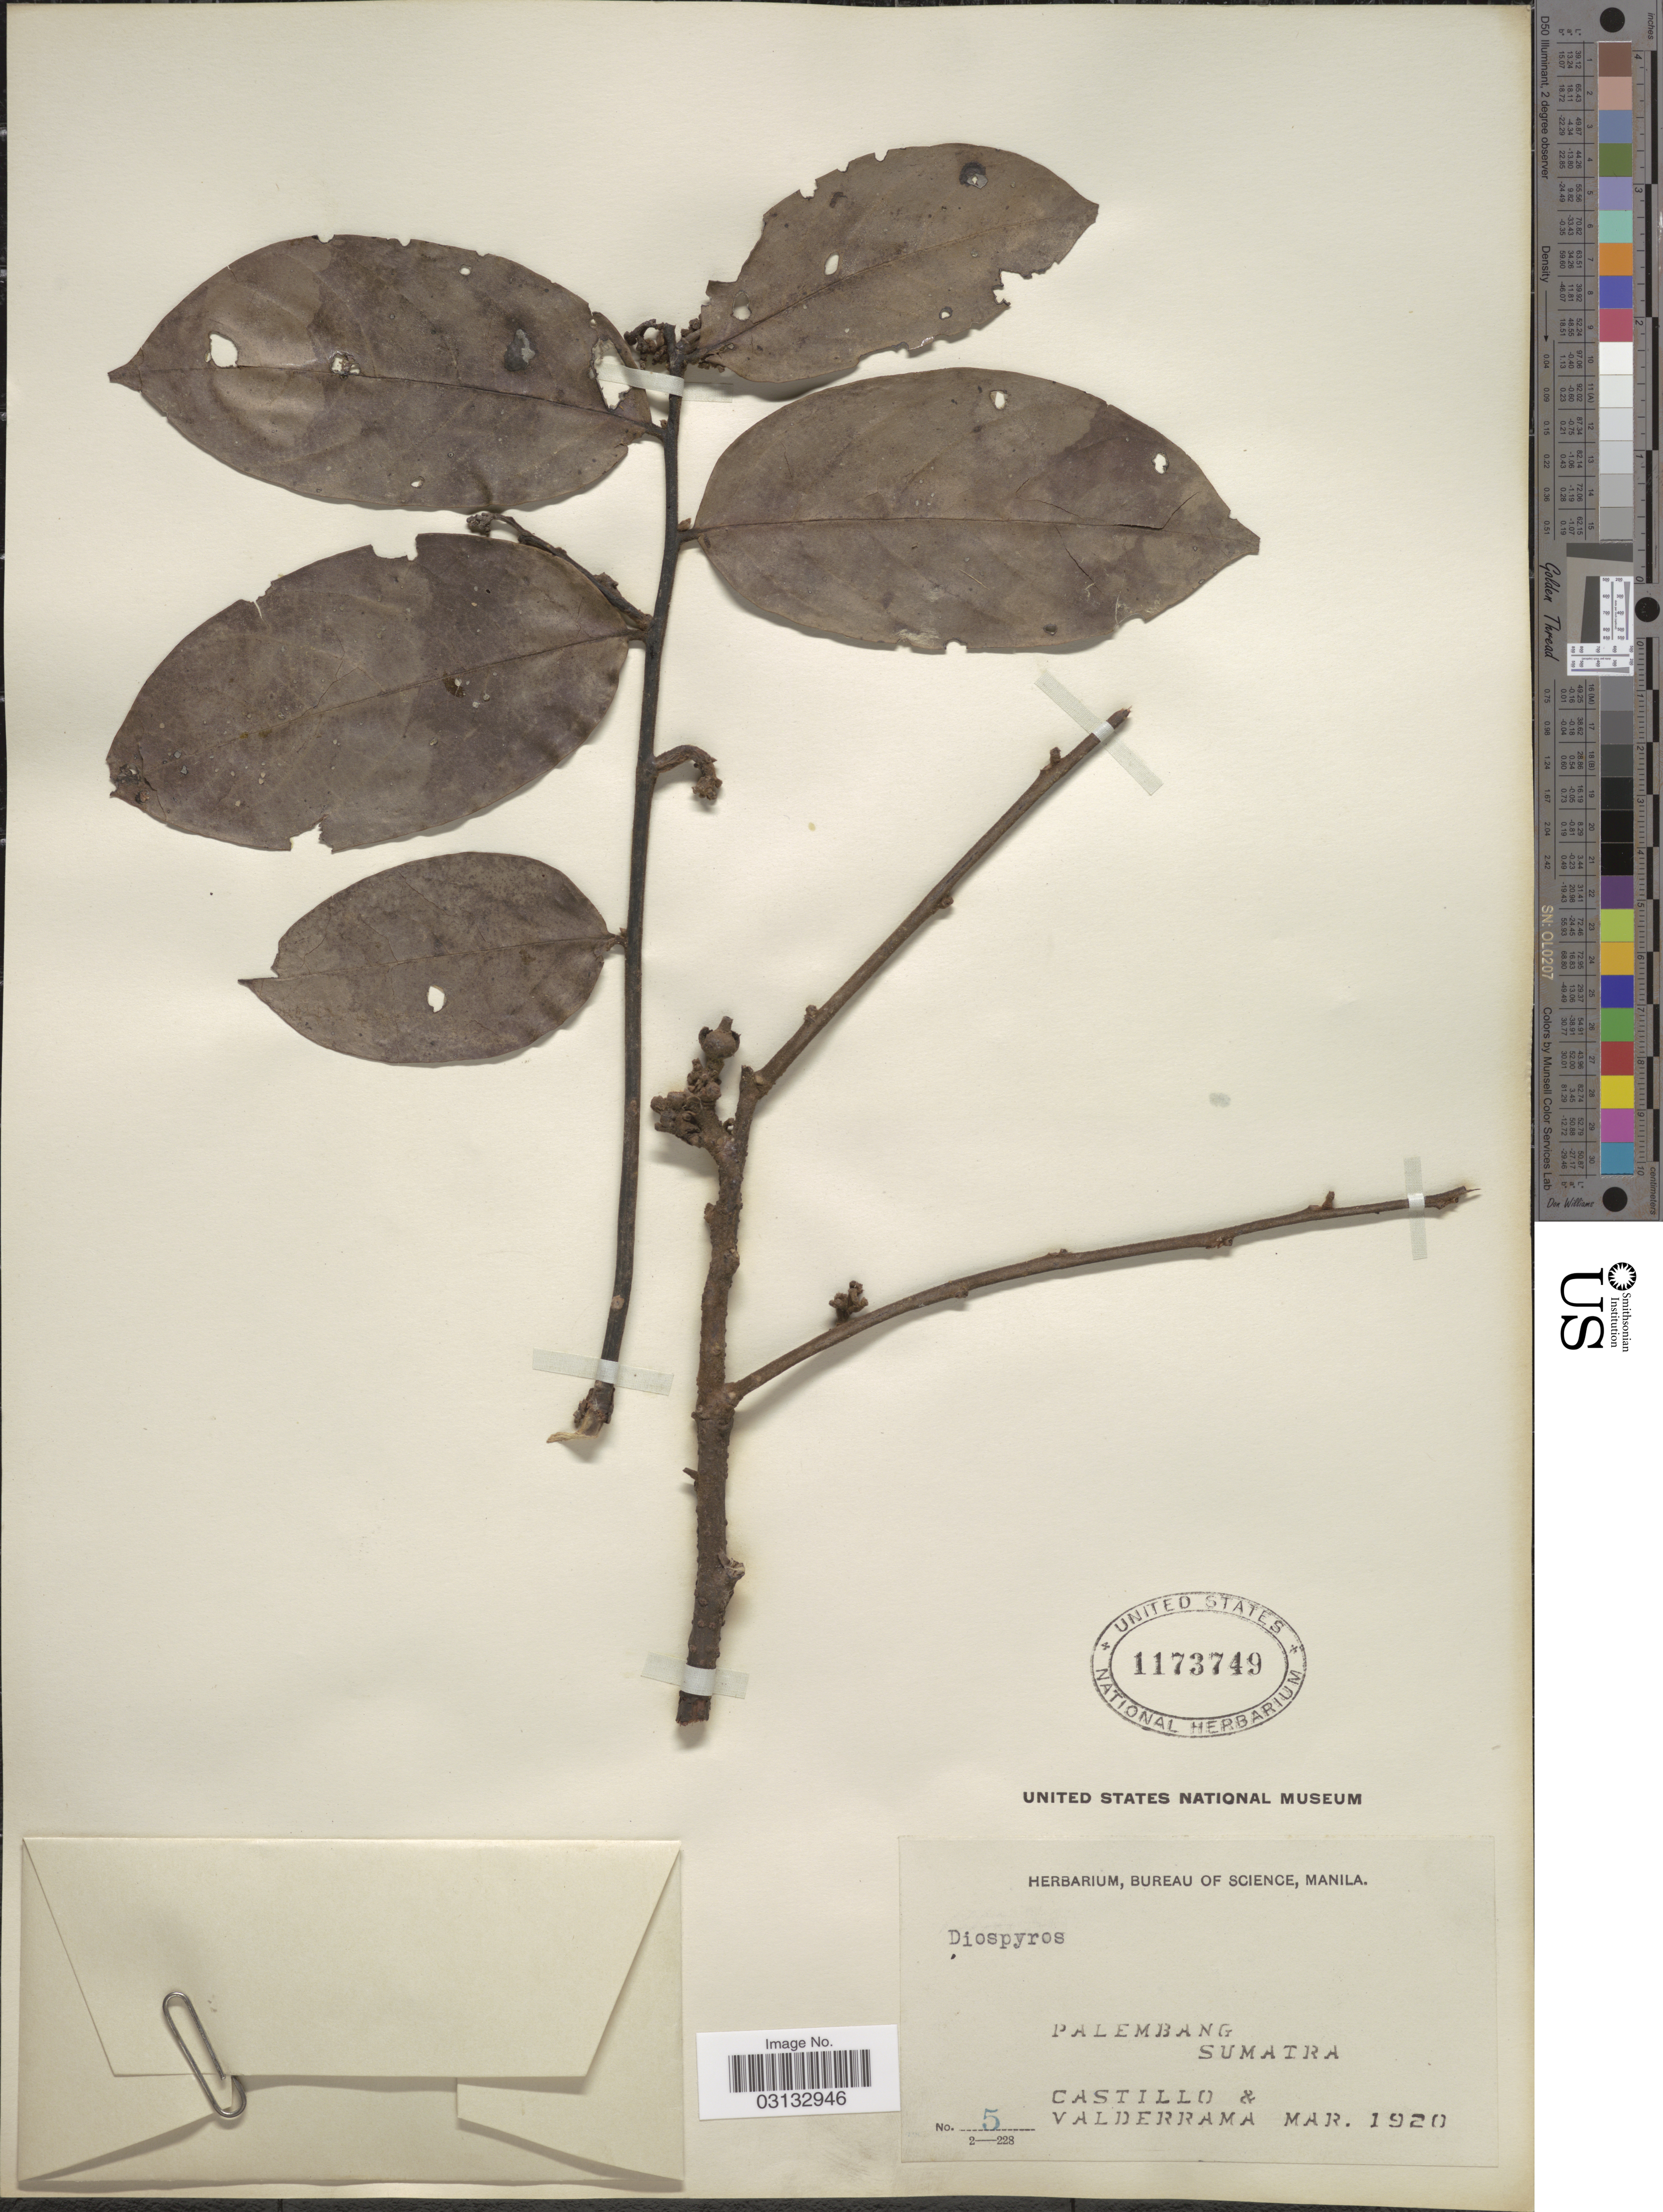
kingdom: Plantae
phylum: Tracheophyta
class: Magnoliopsida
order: Ericales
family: Ebenaceae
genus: Diospyros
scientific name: Diospyros sp.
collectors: Castillo, -- & -. Valderrama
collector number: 5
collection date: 1920-03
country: Indonesia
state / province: Sumatra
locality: Palembang.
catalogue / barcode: US 1173749